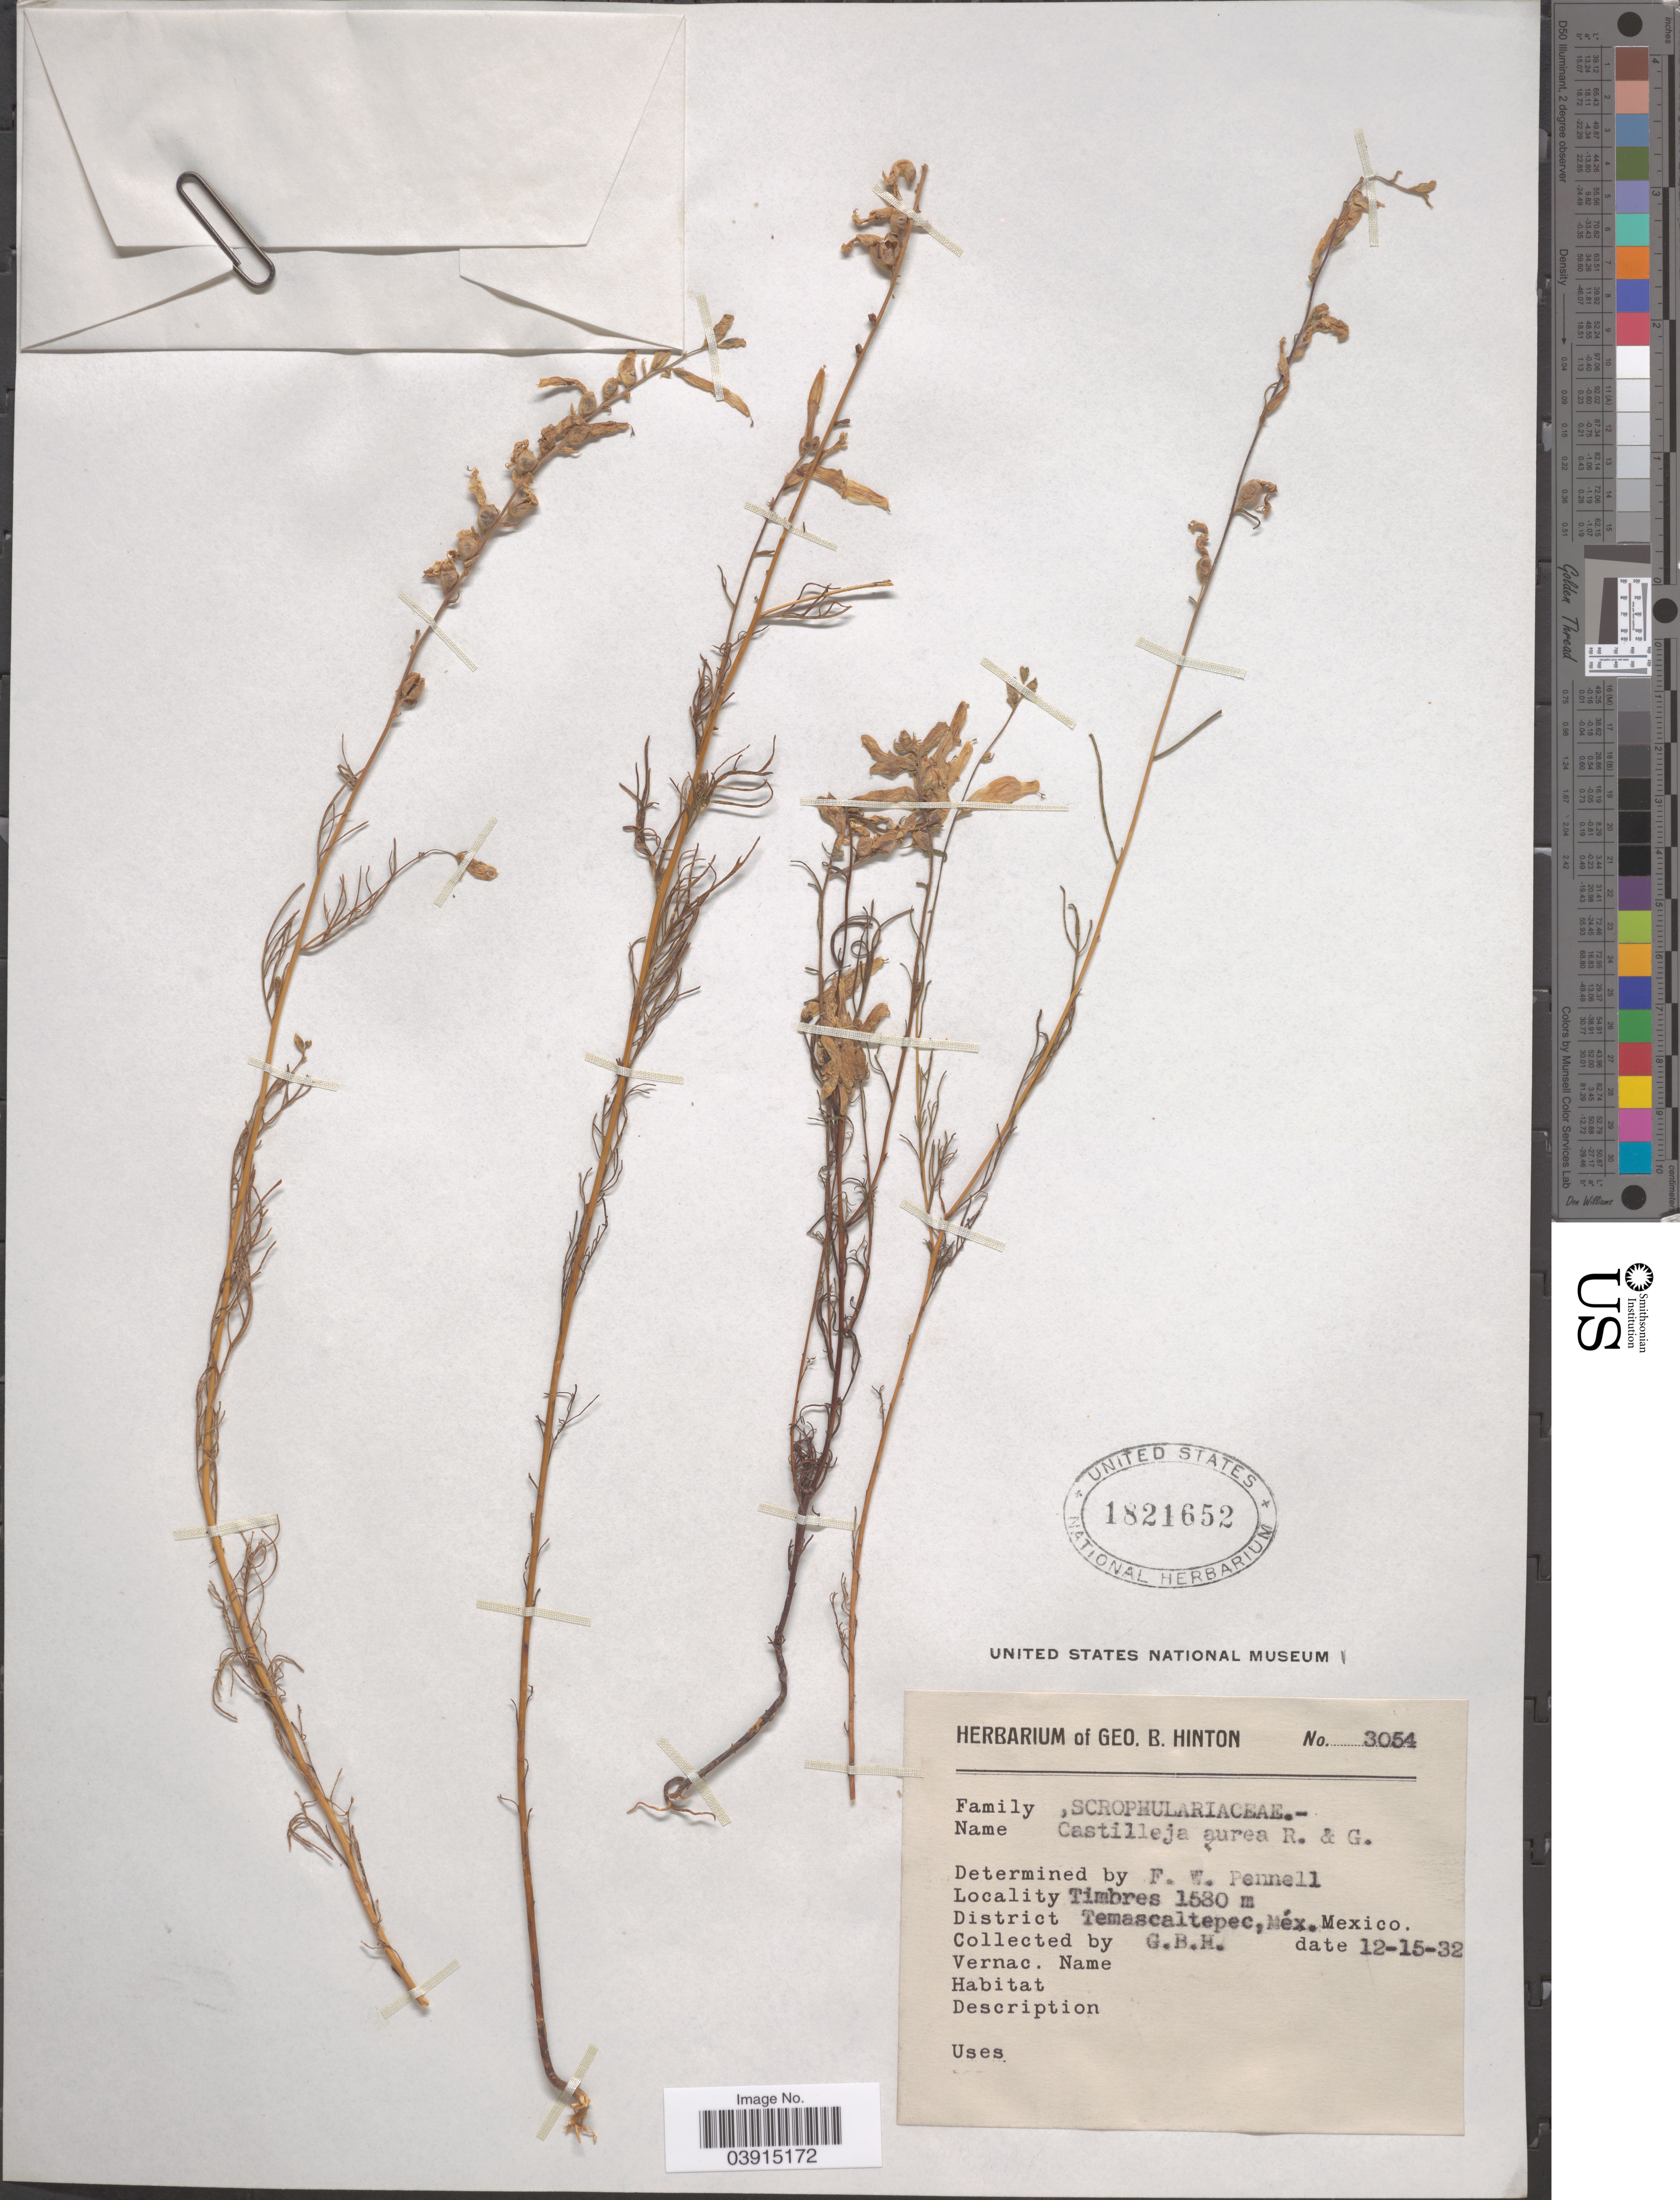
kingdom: Plantae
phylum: Tracheophyta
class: Magnoliopsida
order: Lamiales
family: Orobanchaceae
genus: Castilleja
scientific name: Castilleja aurea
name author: B.L. Rob. & Greenm.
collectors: G. B. Hinton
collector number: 3054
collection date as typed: Transcribed d/m/y: 15/12/32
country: Mexico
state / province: México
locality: Timbres. District Temascaltepec.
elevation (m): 1580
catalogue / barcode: US 1821652